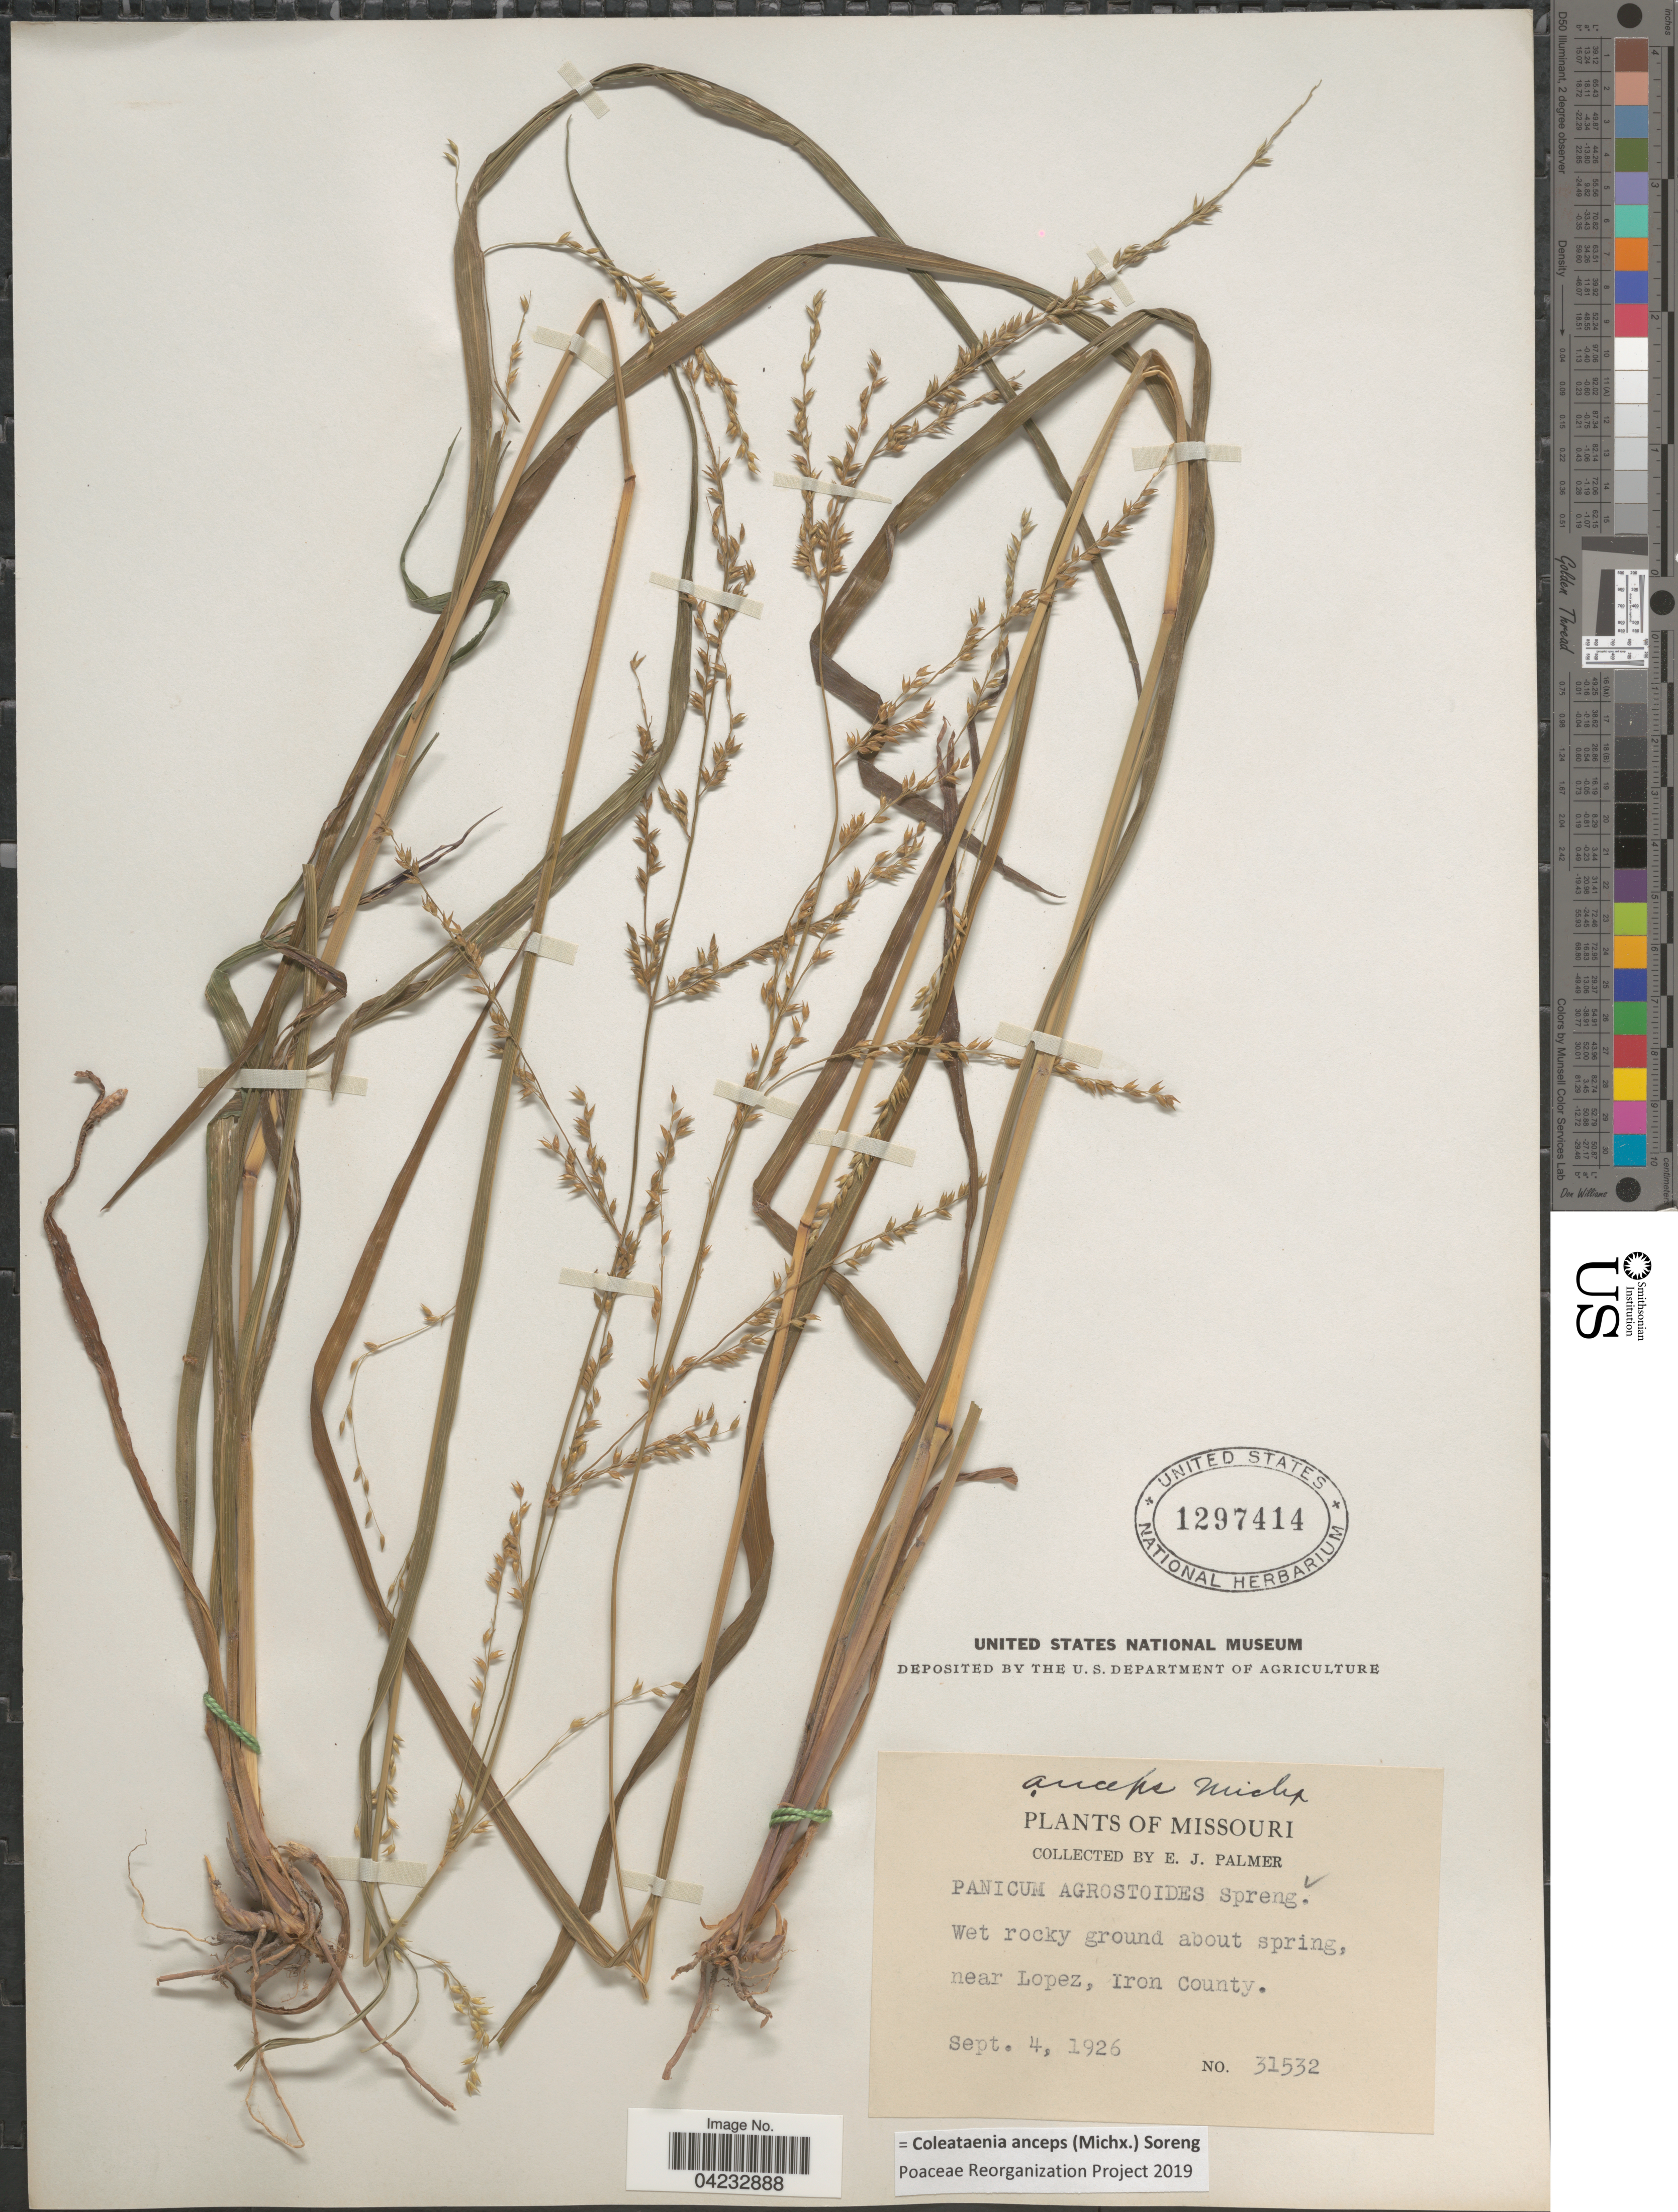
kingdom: Plantae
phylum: Tracheophyta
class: Liliopsida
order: Poales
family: Poaceae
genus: Coleataenia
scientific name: Coleataenia anceps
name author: (Michx.) Soreng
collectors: E. J. Palmer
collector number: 31532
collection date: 1926-09-04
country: United States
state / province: Missouri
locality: Near Lopez, Iron County.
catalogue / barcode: US 1297414